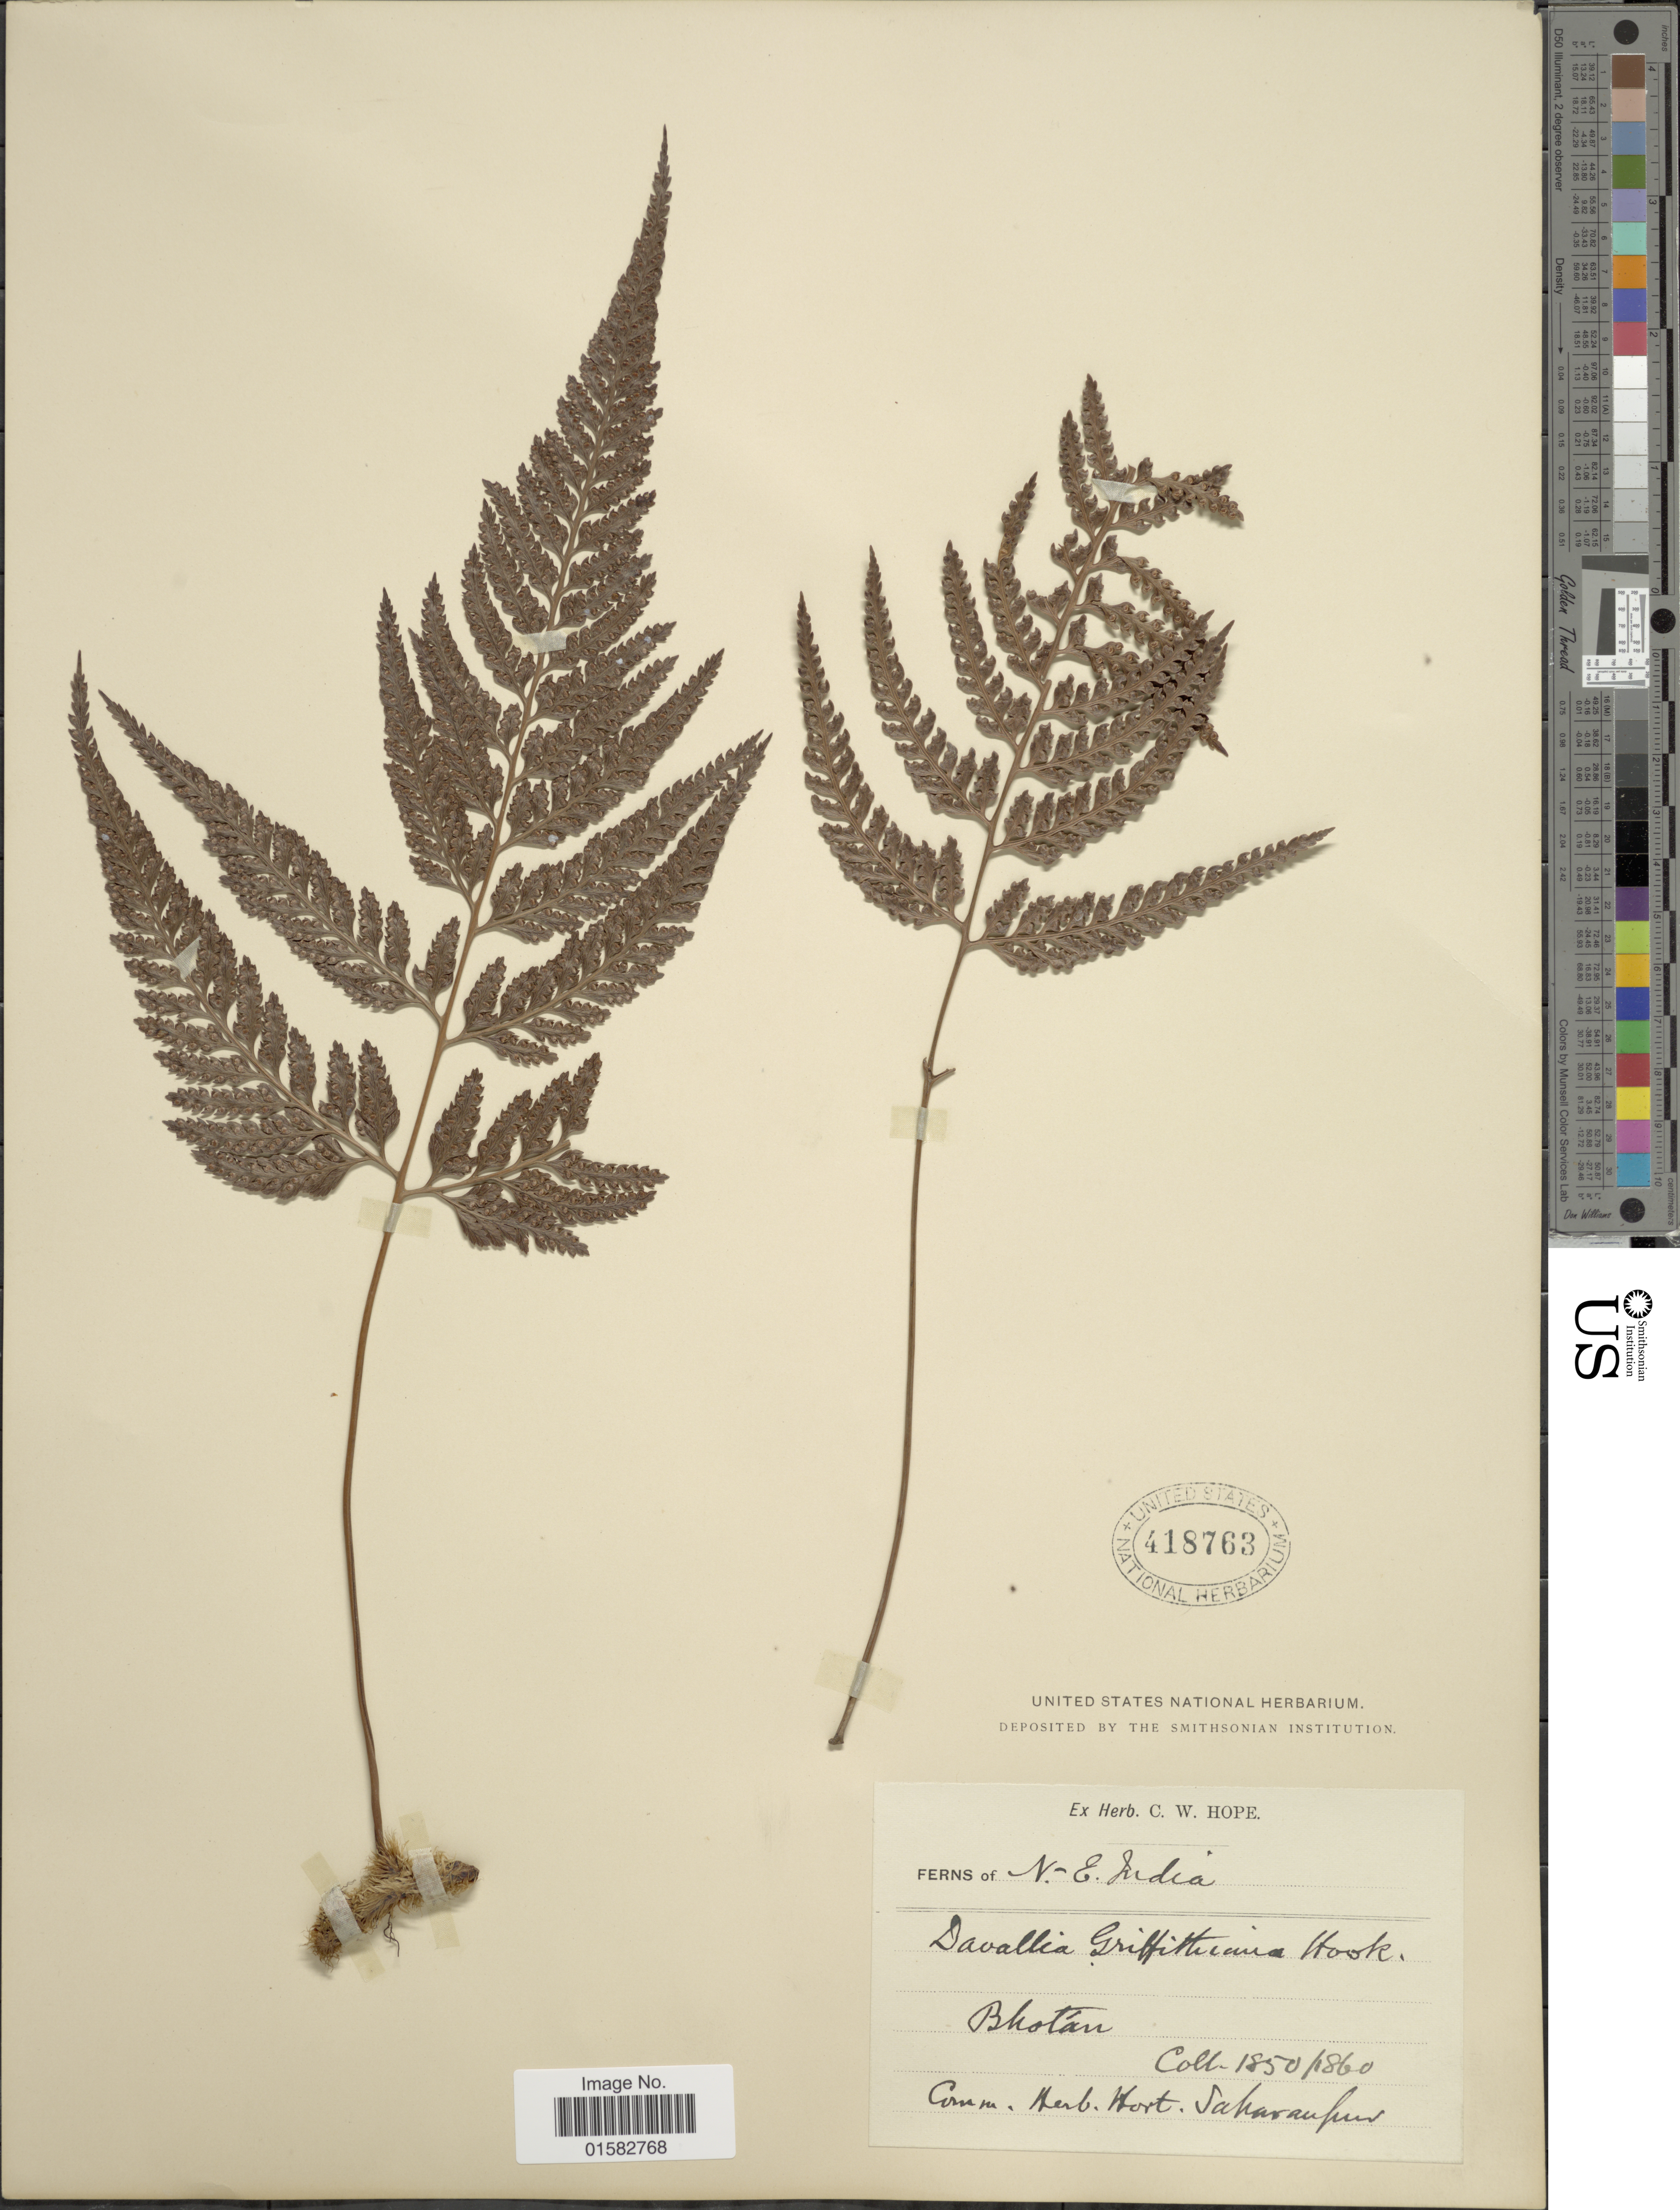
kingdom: Plantae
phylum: Tracheophyta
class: Polypodiopsida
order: Polypodiales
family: Davalliaceae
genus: Davallia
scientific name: Davallia griffithiana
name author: Hook.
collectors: ex herb. C. W. Hope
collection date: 1850/1860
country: Bhutan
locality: N.E. India, Bhotan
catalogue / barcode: US 418763